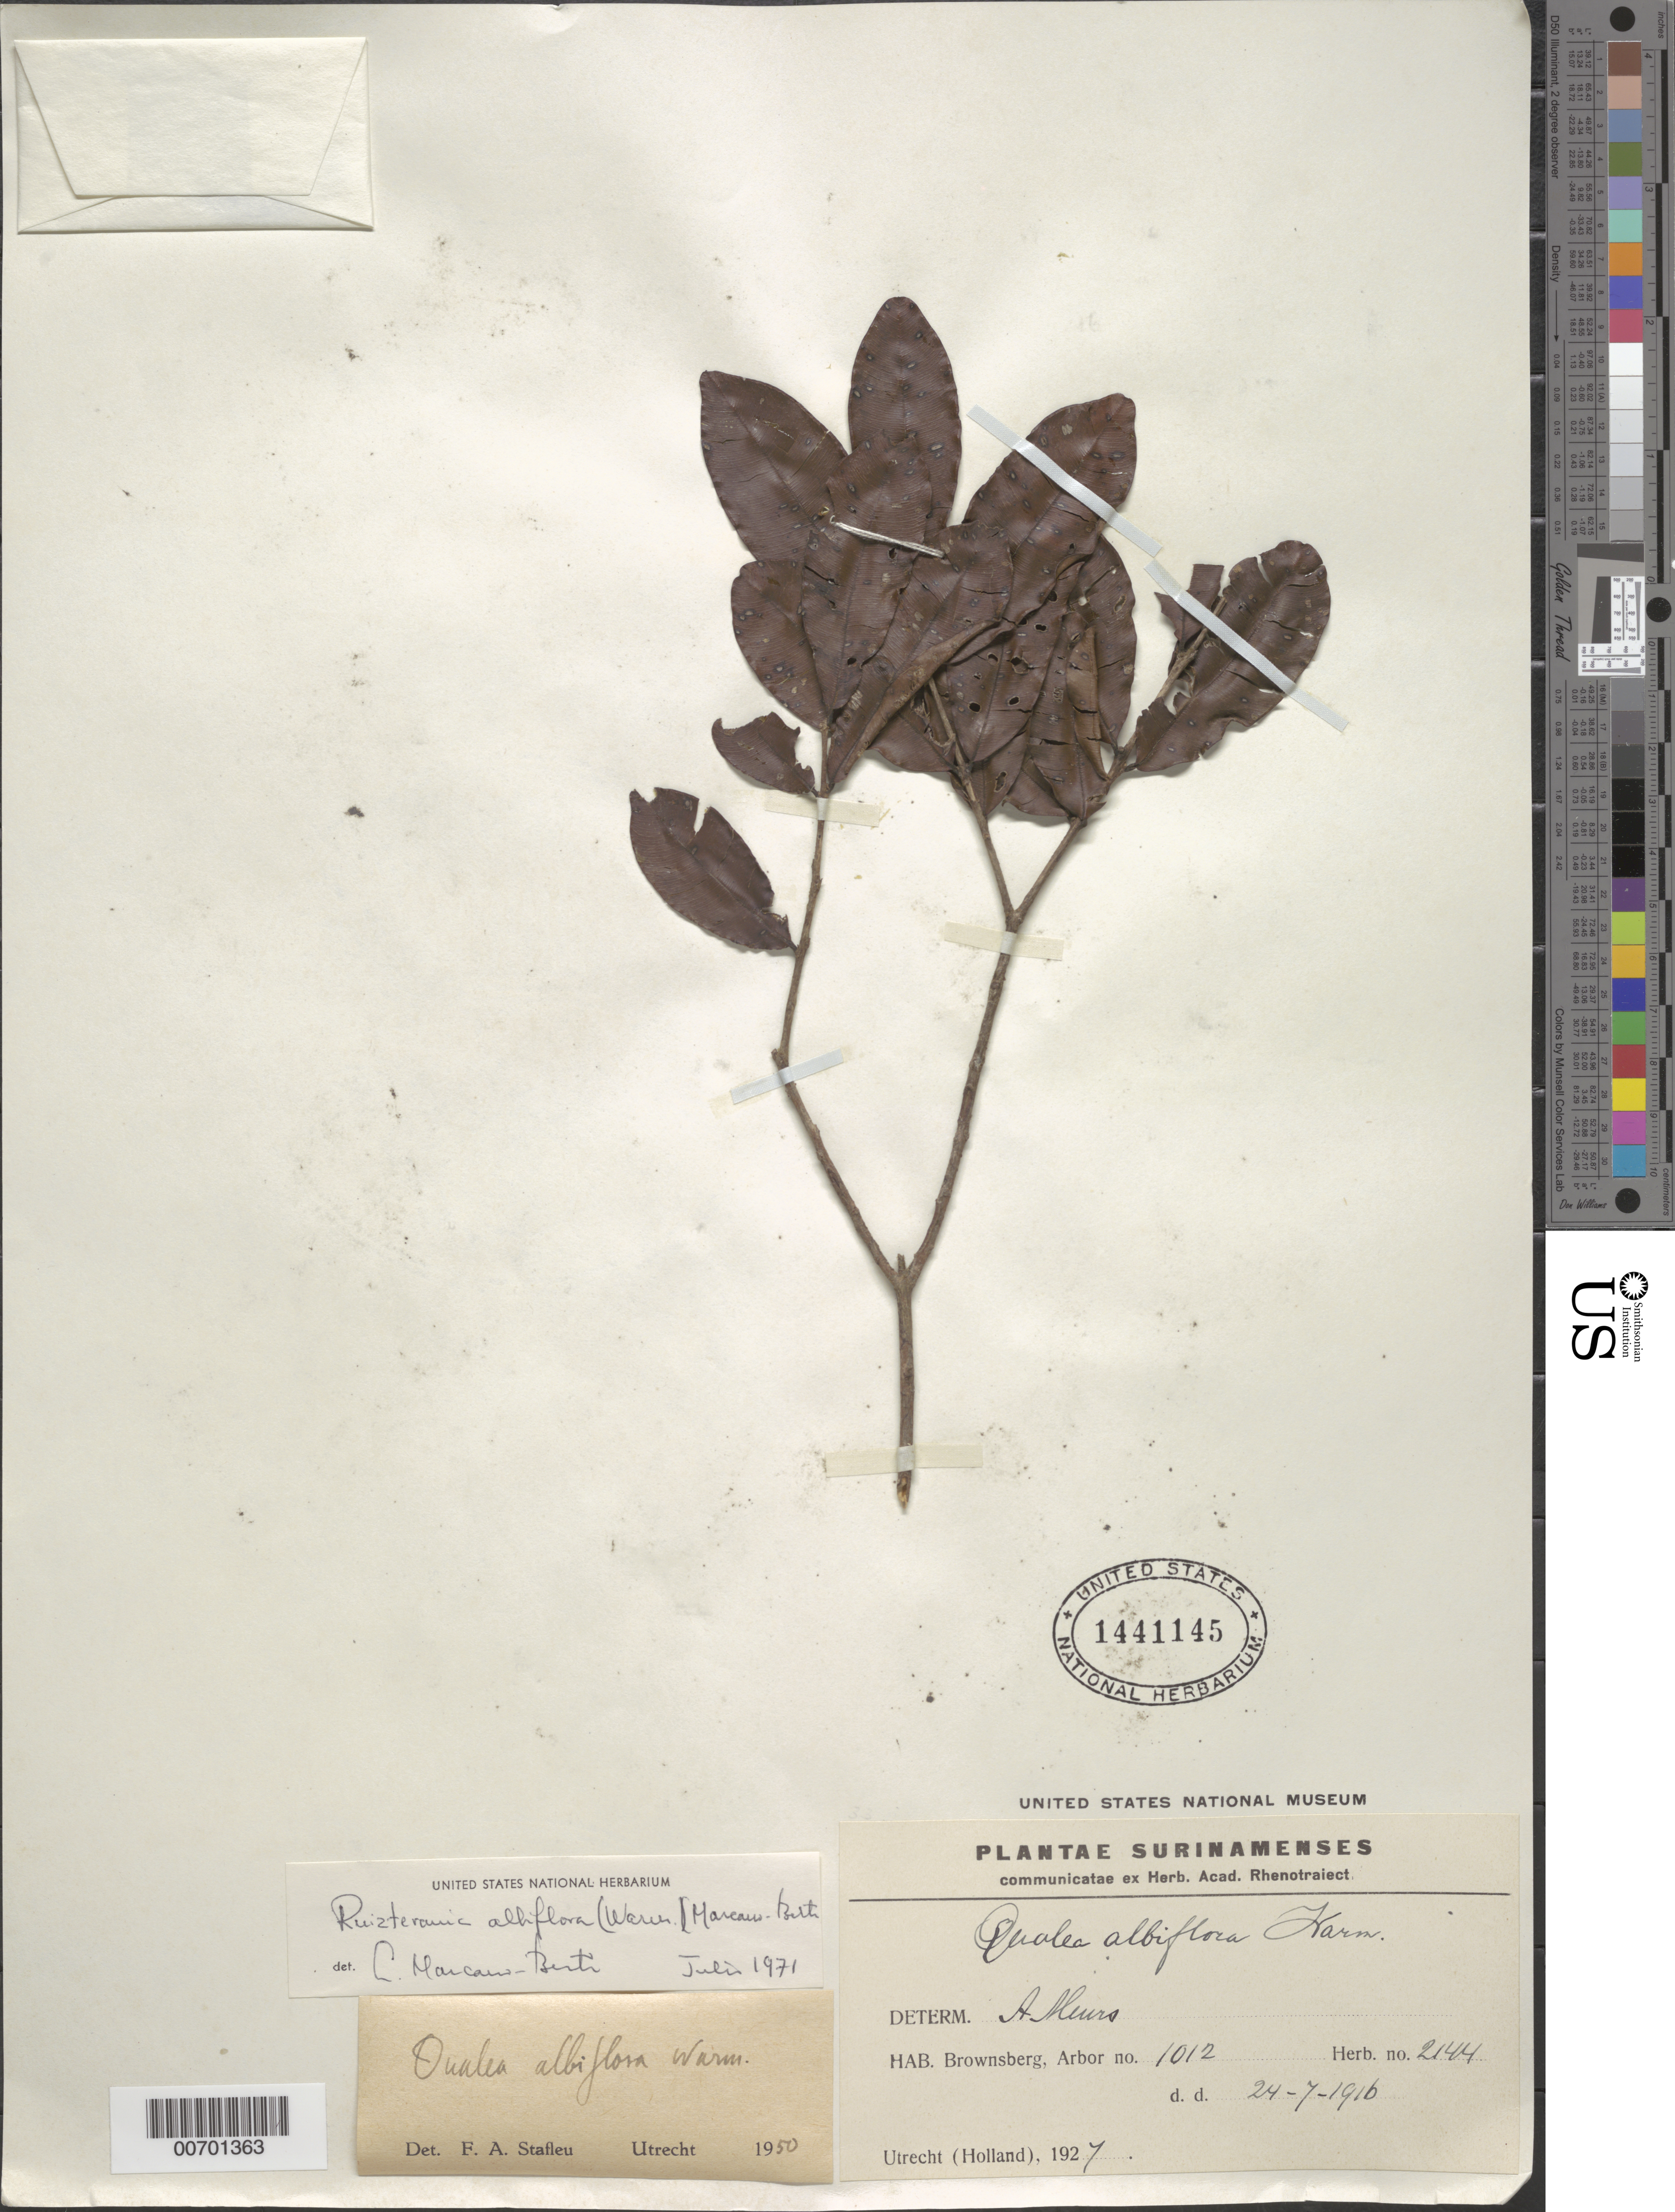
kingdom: Plantae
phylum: Tracheophyta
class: Magnoliopsida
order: Myrtales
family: Vochysiaceae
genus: Ruizterania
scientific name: Ruizterania albiflora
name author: (Warm.) Marc.-Berti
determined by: Marcano-Berti, L.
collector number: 2144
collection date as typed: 24-Jul-16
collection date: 1916-07-24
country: Suriname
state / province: Brokopondo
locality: Brownsberg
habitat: Forest reserve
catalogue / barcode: US 1441145